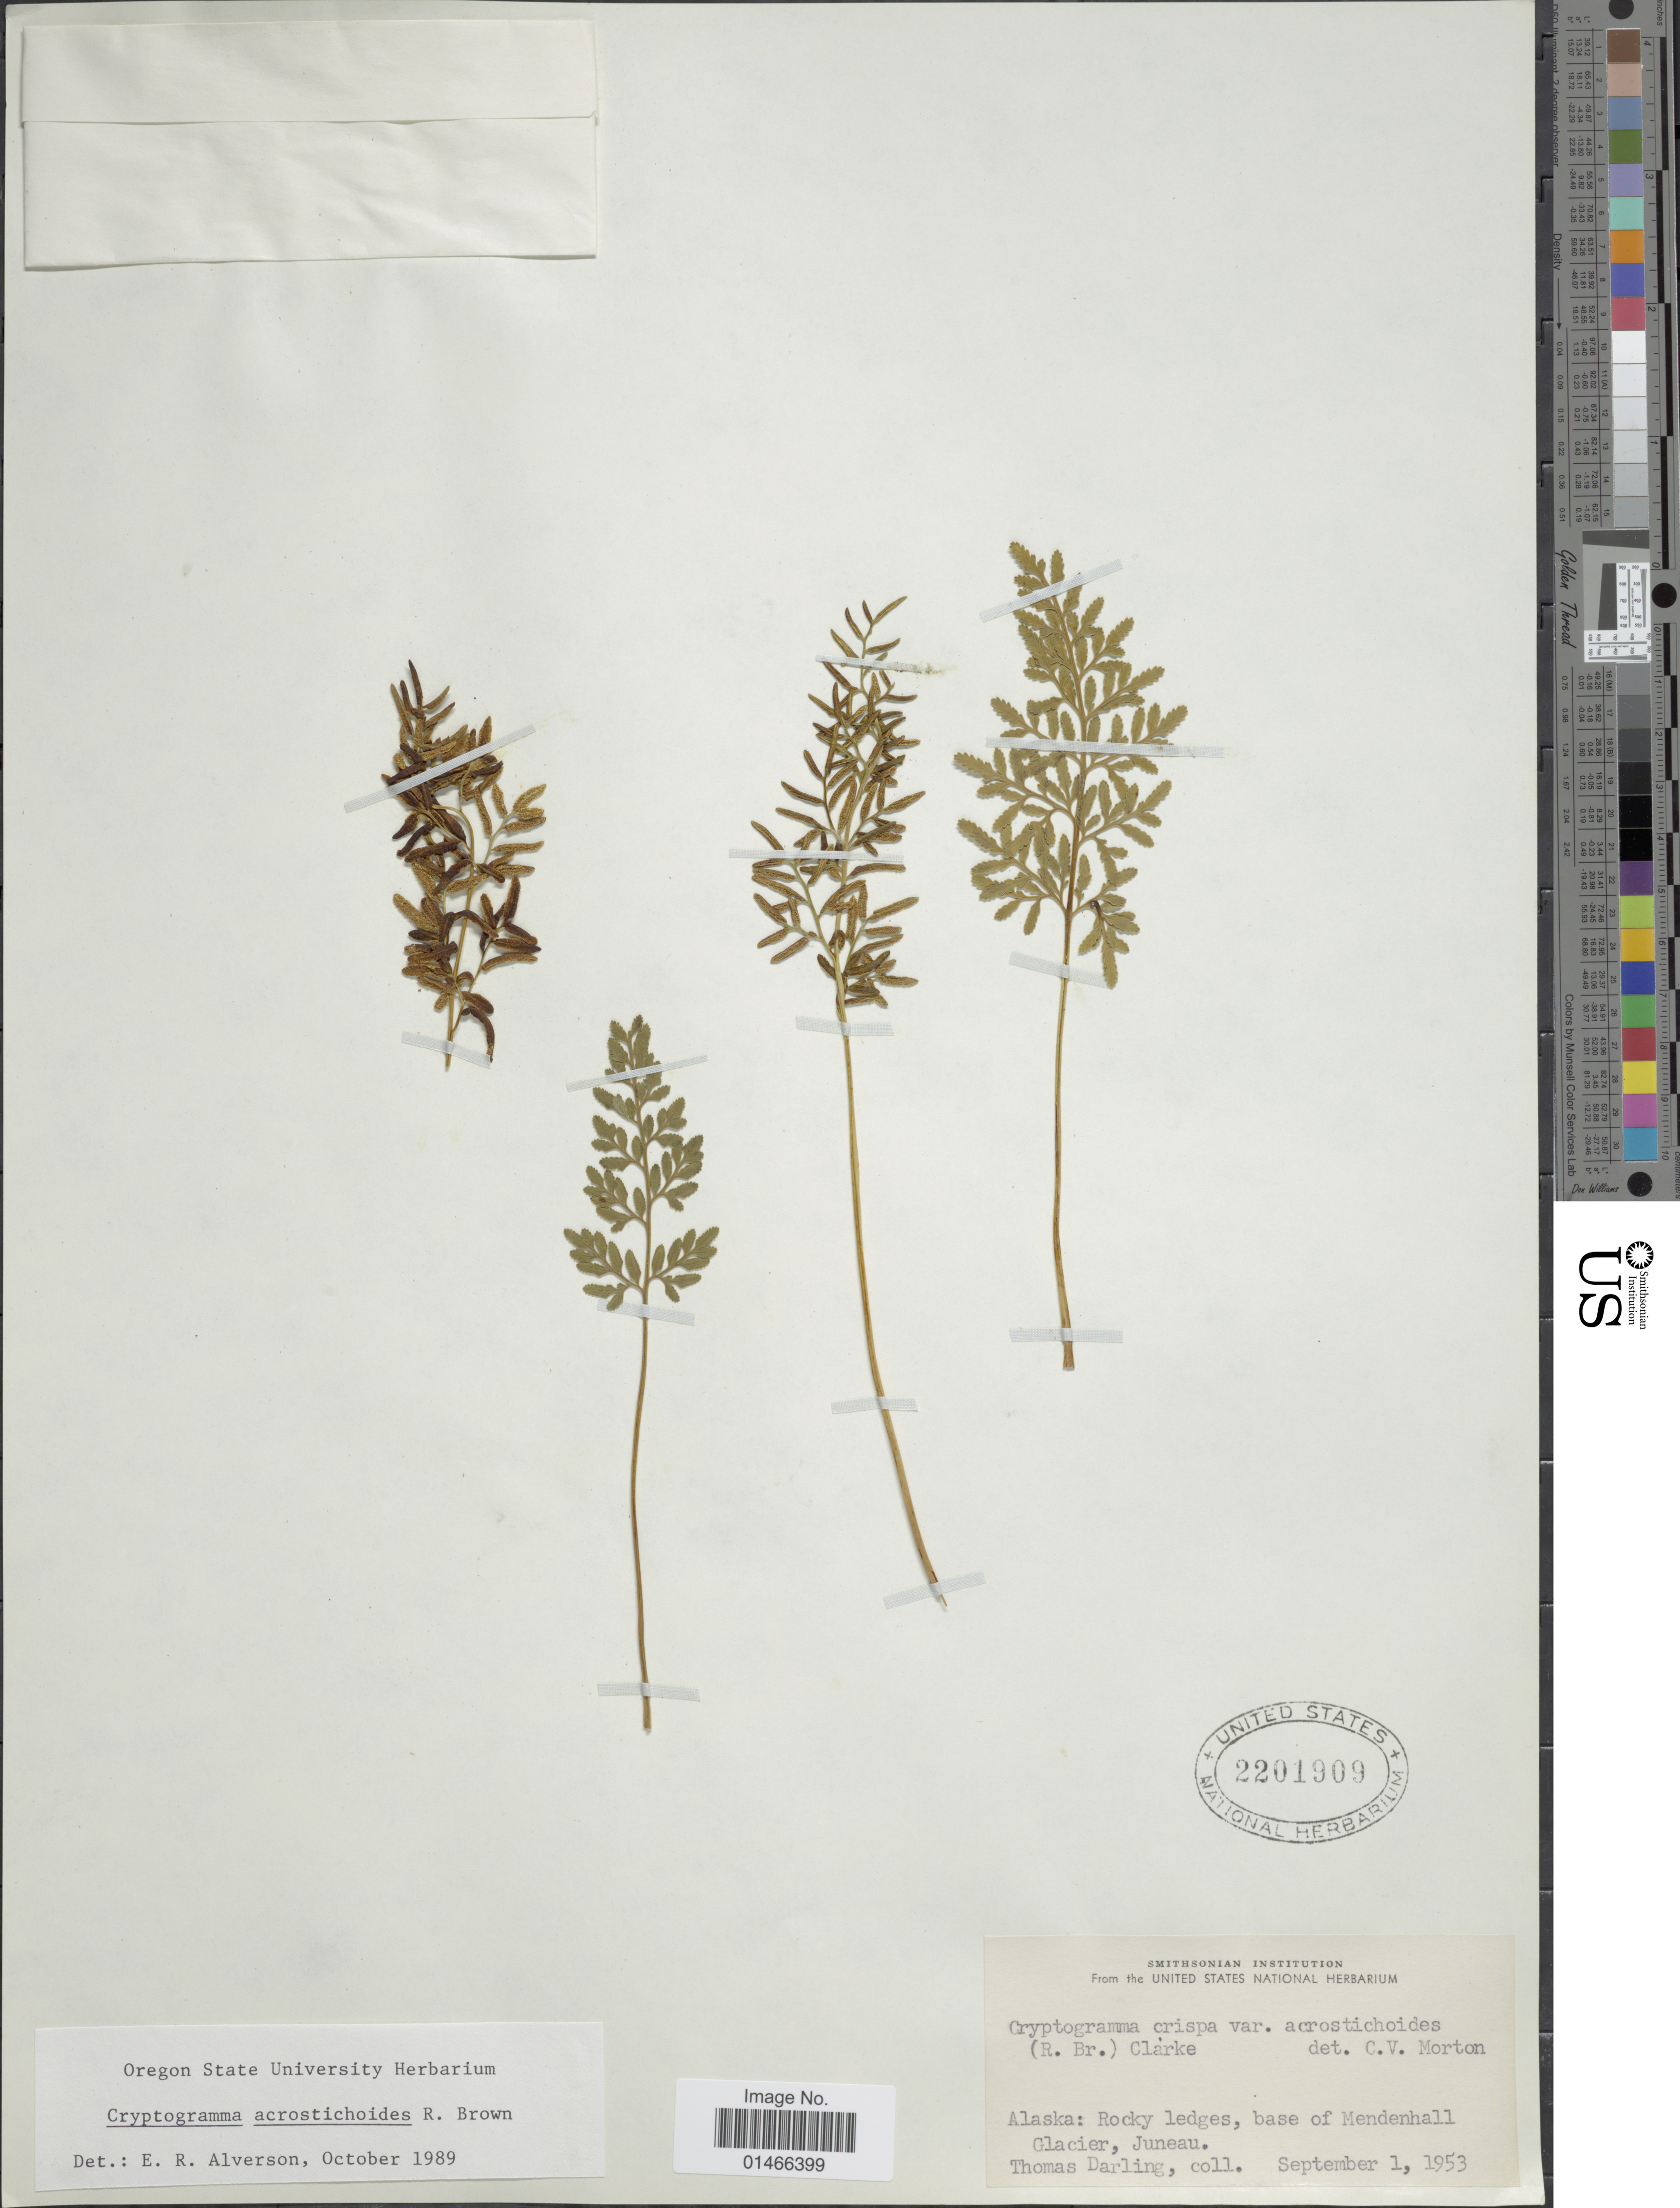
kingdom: Plantae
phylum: Tracheophyta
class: Polypodiopsida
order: Polypodiales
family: Pteridaceae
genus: Cryptogramma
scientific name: Cryptogramma acrostichoides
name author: R. Br.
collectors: T. Darling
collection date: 1953-09-01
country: United States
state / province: Alaska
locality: Rocky ledges, base of Mendenhall Glacier, Juneau.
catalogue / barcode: US 2201909